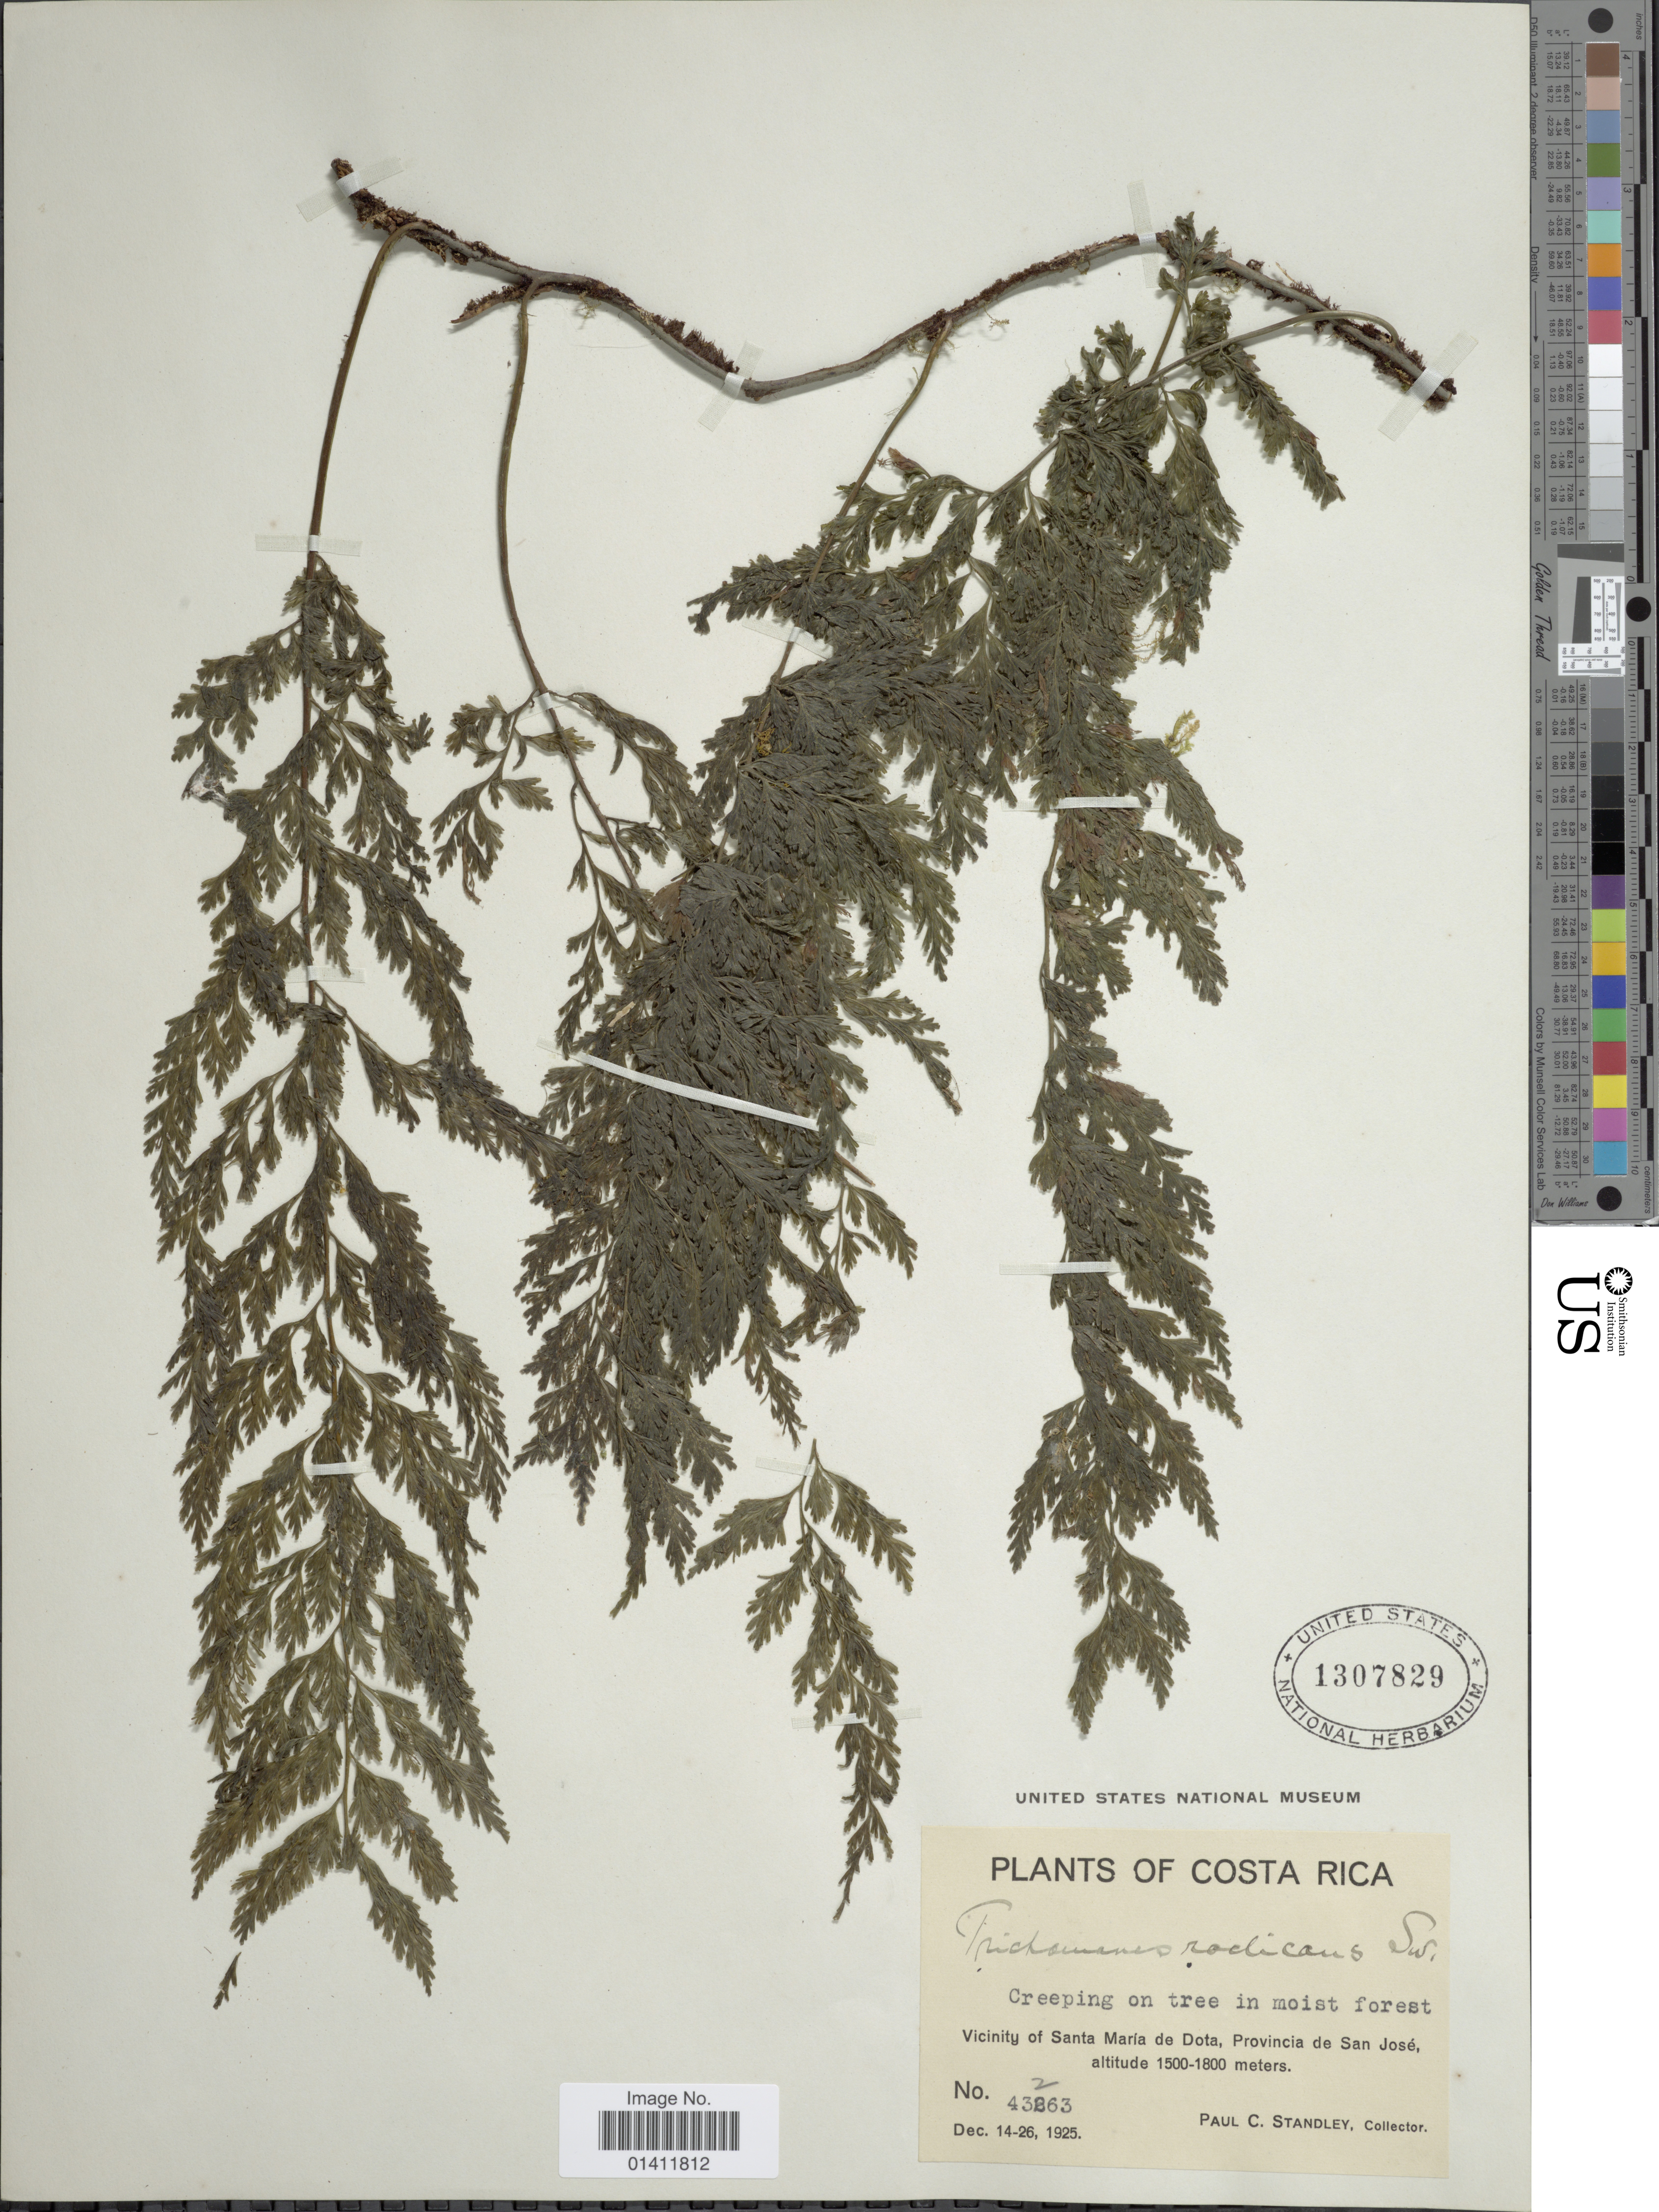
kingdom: Plantae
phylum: Tracheophyta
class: Polypodiopsida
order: Hymenophyllales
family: Hymenophyllaceae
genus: Vandenboschia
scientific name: Vandenboschia radicans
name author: (Sw.) Copel.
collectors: P. C. Standley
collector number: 43263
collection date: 1925-12-14/1925-12-26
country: Costa Rica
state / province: San José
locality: Vicinity of Santa Maria de Dota, Provincia de San Jose.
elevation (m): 1500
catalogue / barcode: US 1307829